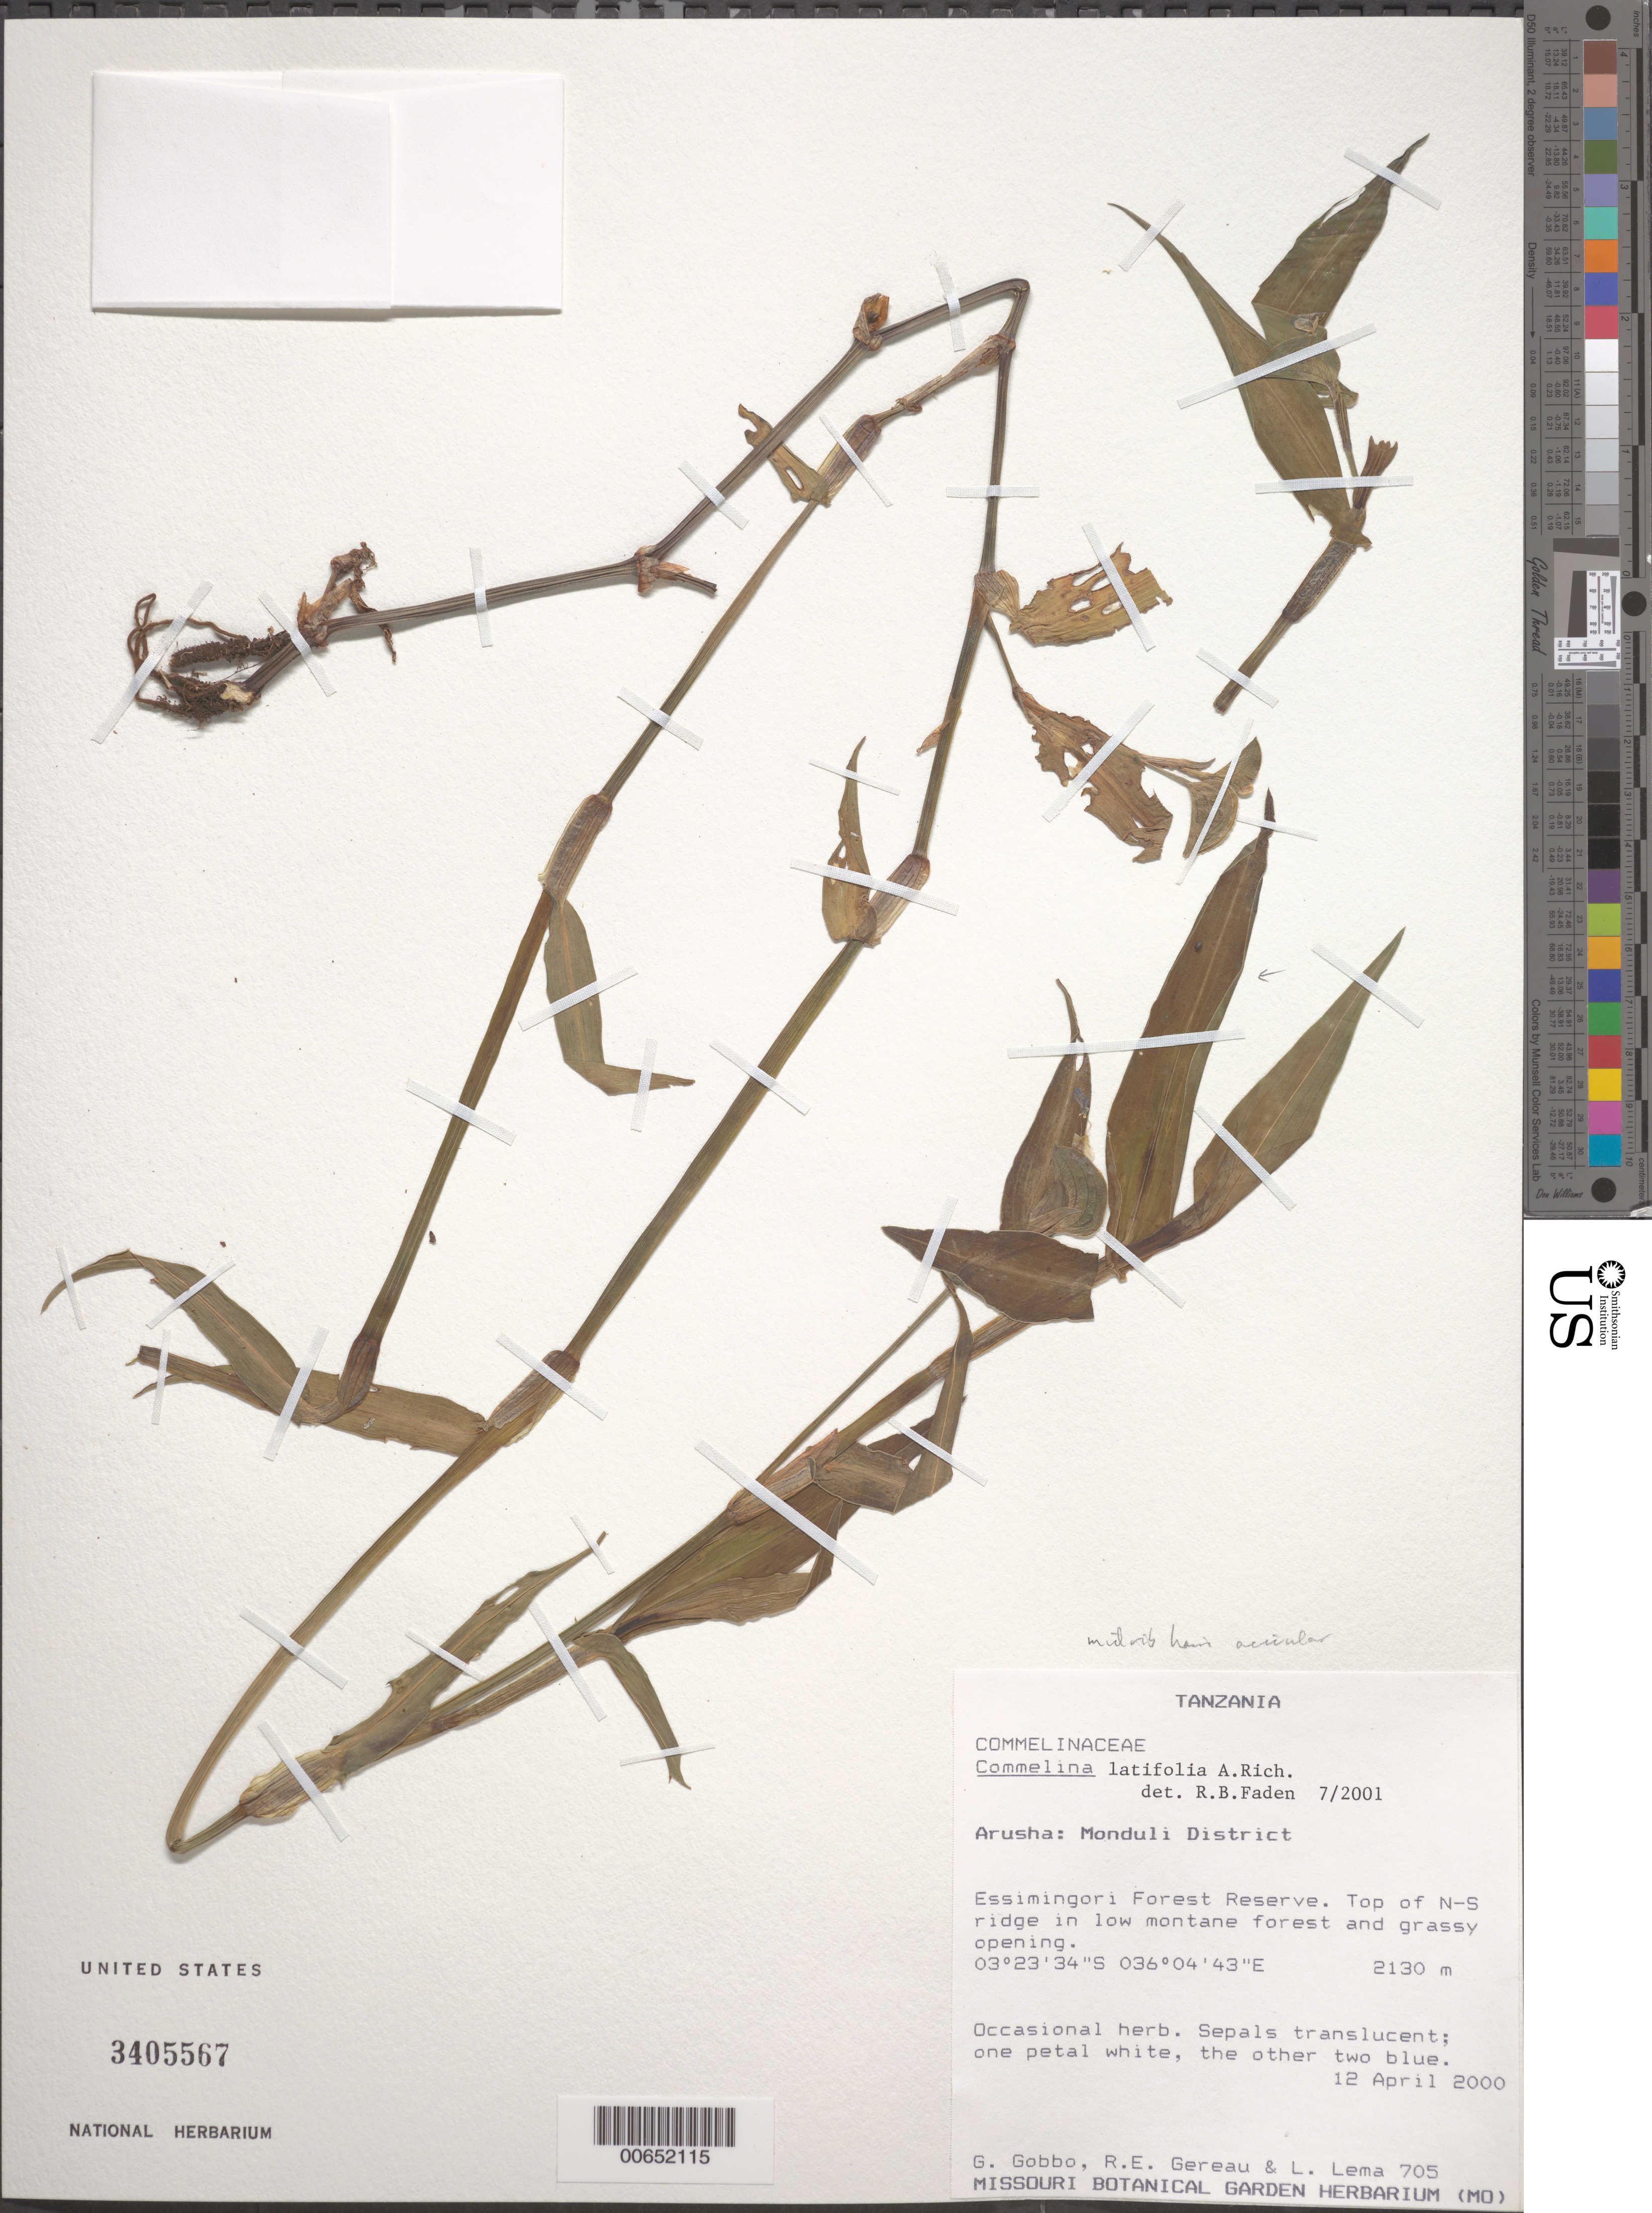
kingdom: Plantae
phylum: Tracheophyta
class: Liliopsida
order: Commelinales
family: Commelinaceae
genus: Commelina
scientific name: Commelina latifolia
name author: Hochst. ex A. Rich.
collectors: G. Gobbo, R. E. Gereau & L. Lema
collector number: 705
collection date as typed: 12 04 2000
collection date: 2000-04-12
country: Tanzania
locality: Arusha, monduli dist., essimingori forest reserve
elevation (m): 2130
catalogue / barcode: US 3405567